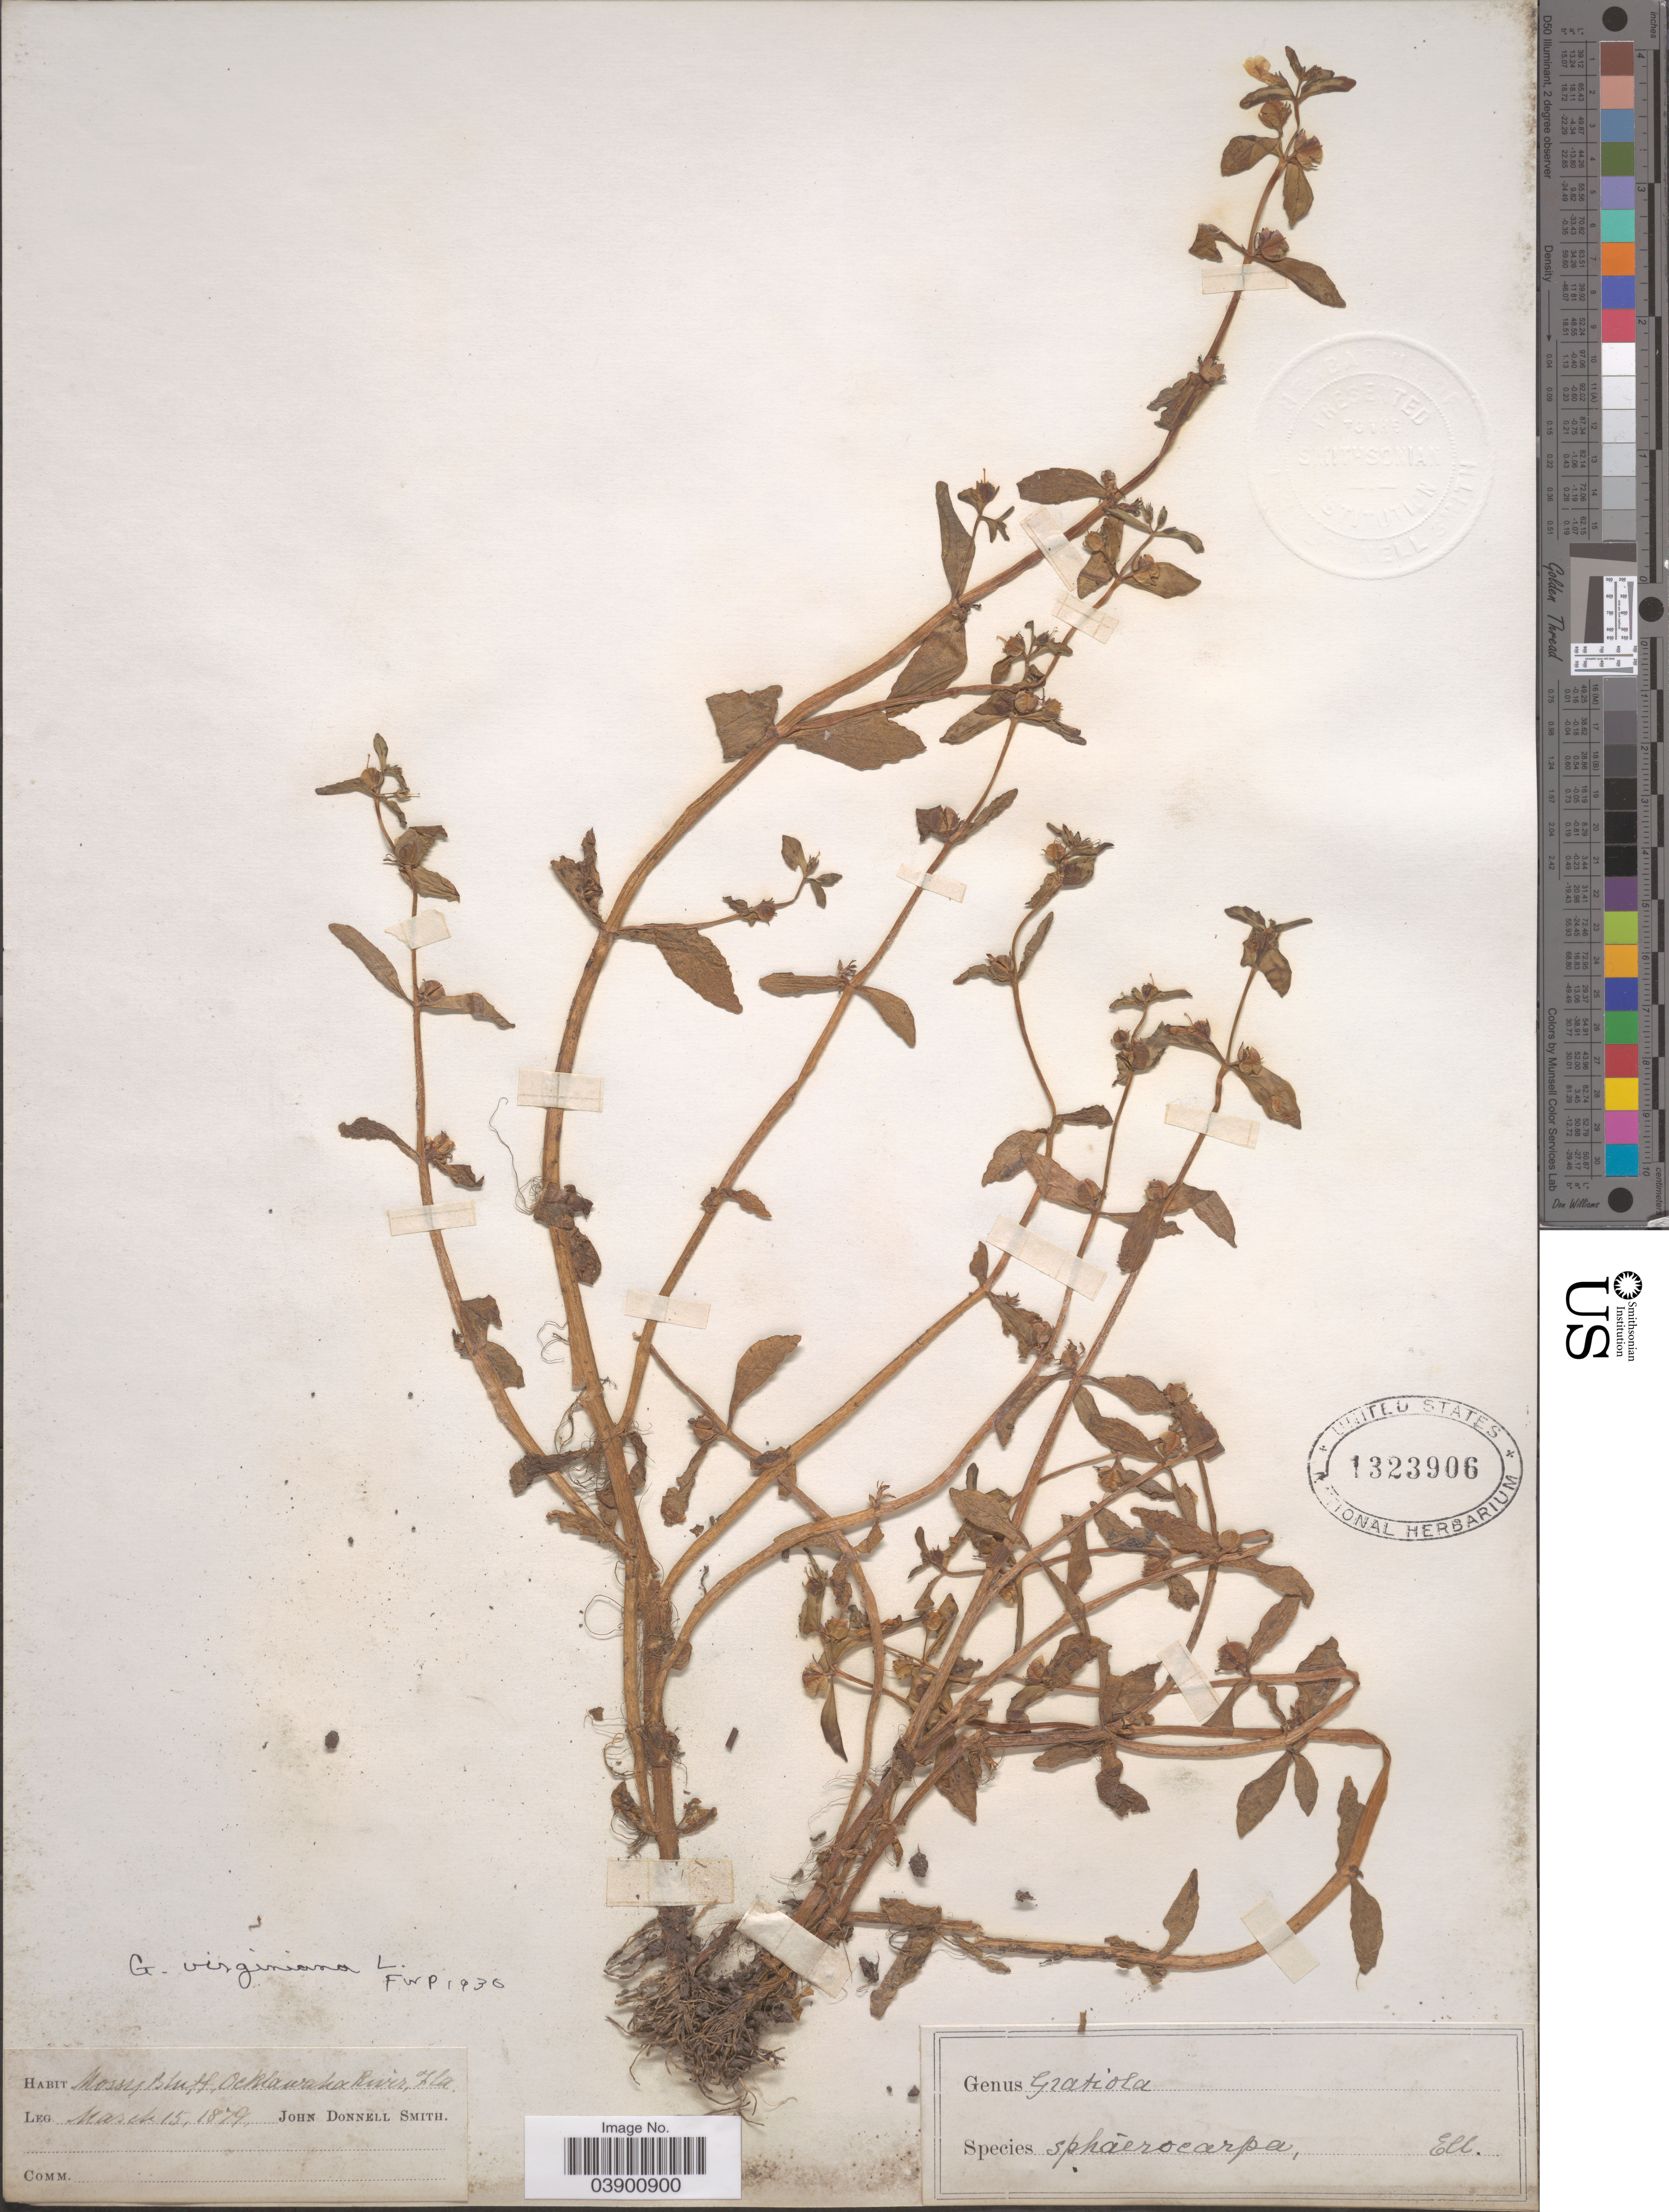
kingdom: Plantae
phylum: Tracheophyta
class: Magnoliopsida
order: Lamiales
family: Plantaginaceae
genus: Gratiola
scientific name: Gratiola virginiana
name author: L.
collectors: J. Donnell Smith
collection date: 1879-03-15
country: United States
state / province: Florida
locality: Mossy Bluff, Ocklawaha River.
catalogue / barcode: US 1323906